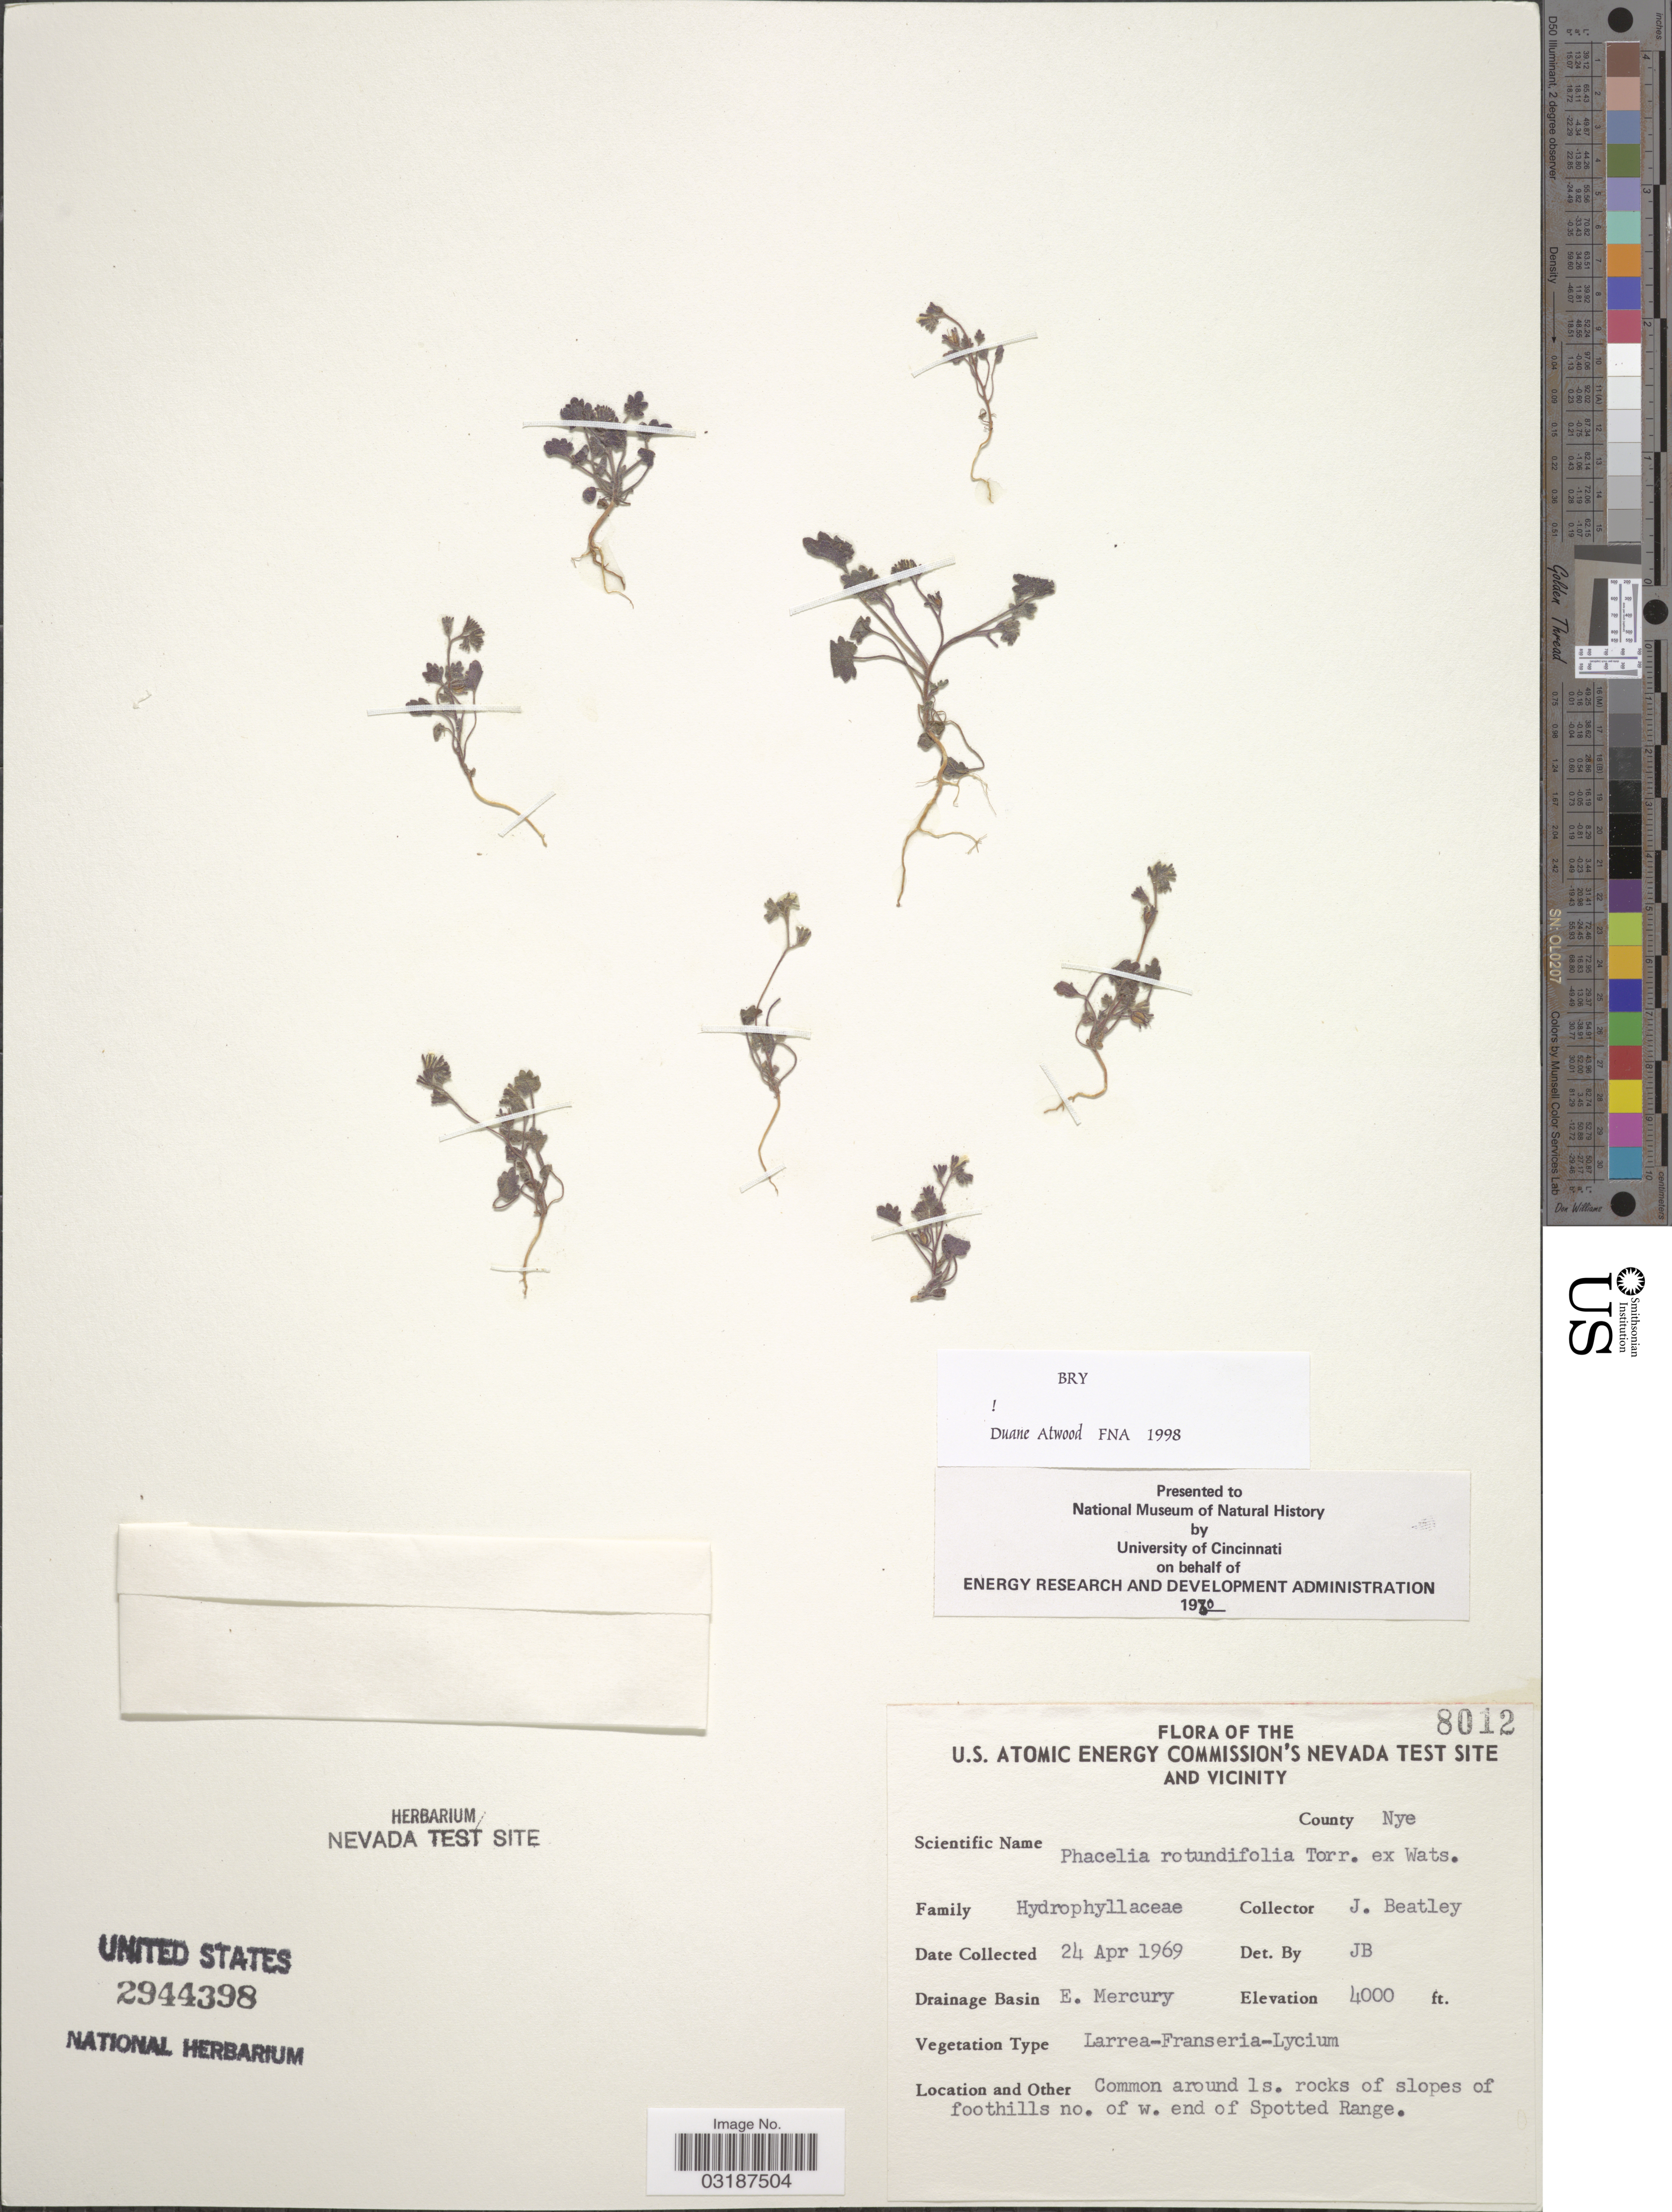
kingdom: Plantae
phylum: Tracheophyta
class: Magnoliopsida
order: Boraginales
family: Hydrophyllaceae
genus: Phacelia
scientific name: Phacelia rotundifolia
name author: Torr. ex S. Watson in C. King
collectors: J. C. Beatley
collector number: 8012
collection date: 1969-04-24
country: United States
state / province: Nevada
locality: U.S. Atomic Energy Commission's Nevada Test Site and Vicinity. County Nye. Drainage Basin E. Mercury. Common around ls. rocks of slopes of foothills no. of w. end of Spotted Range.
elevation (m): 1219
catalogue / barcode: US 2944398